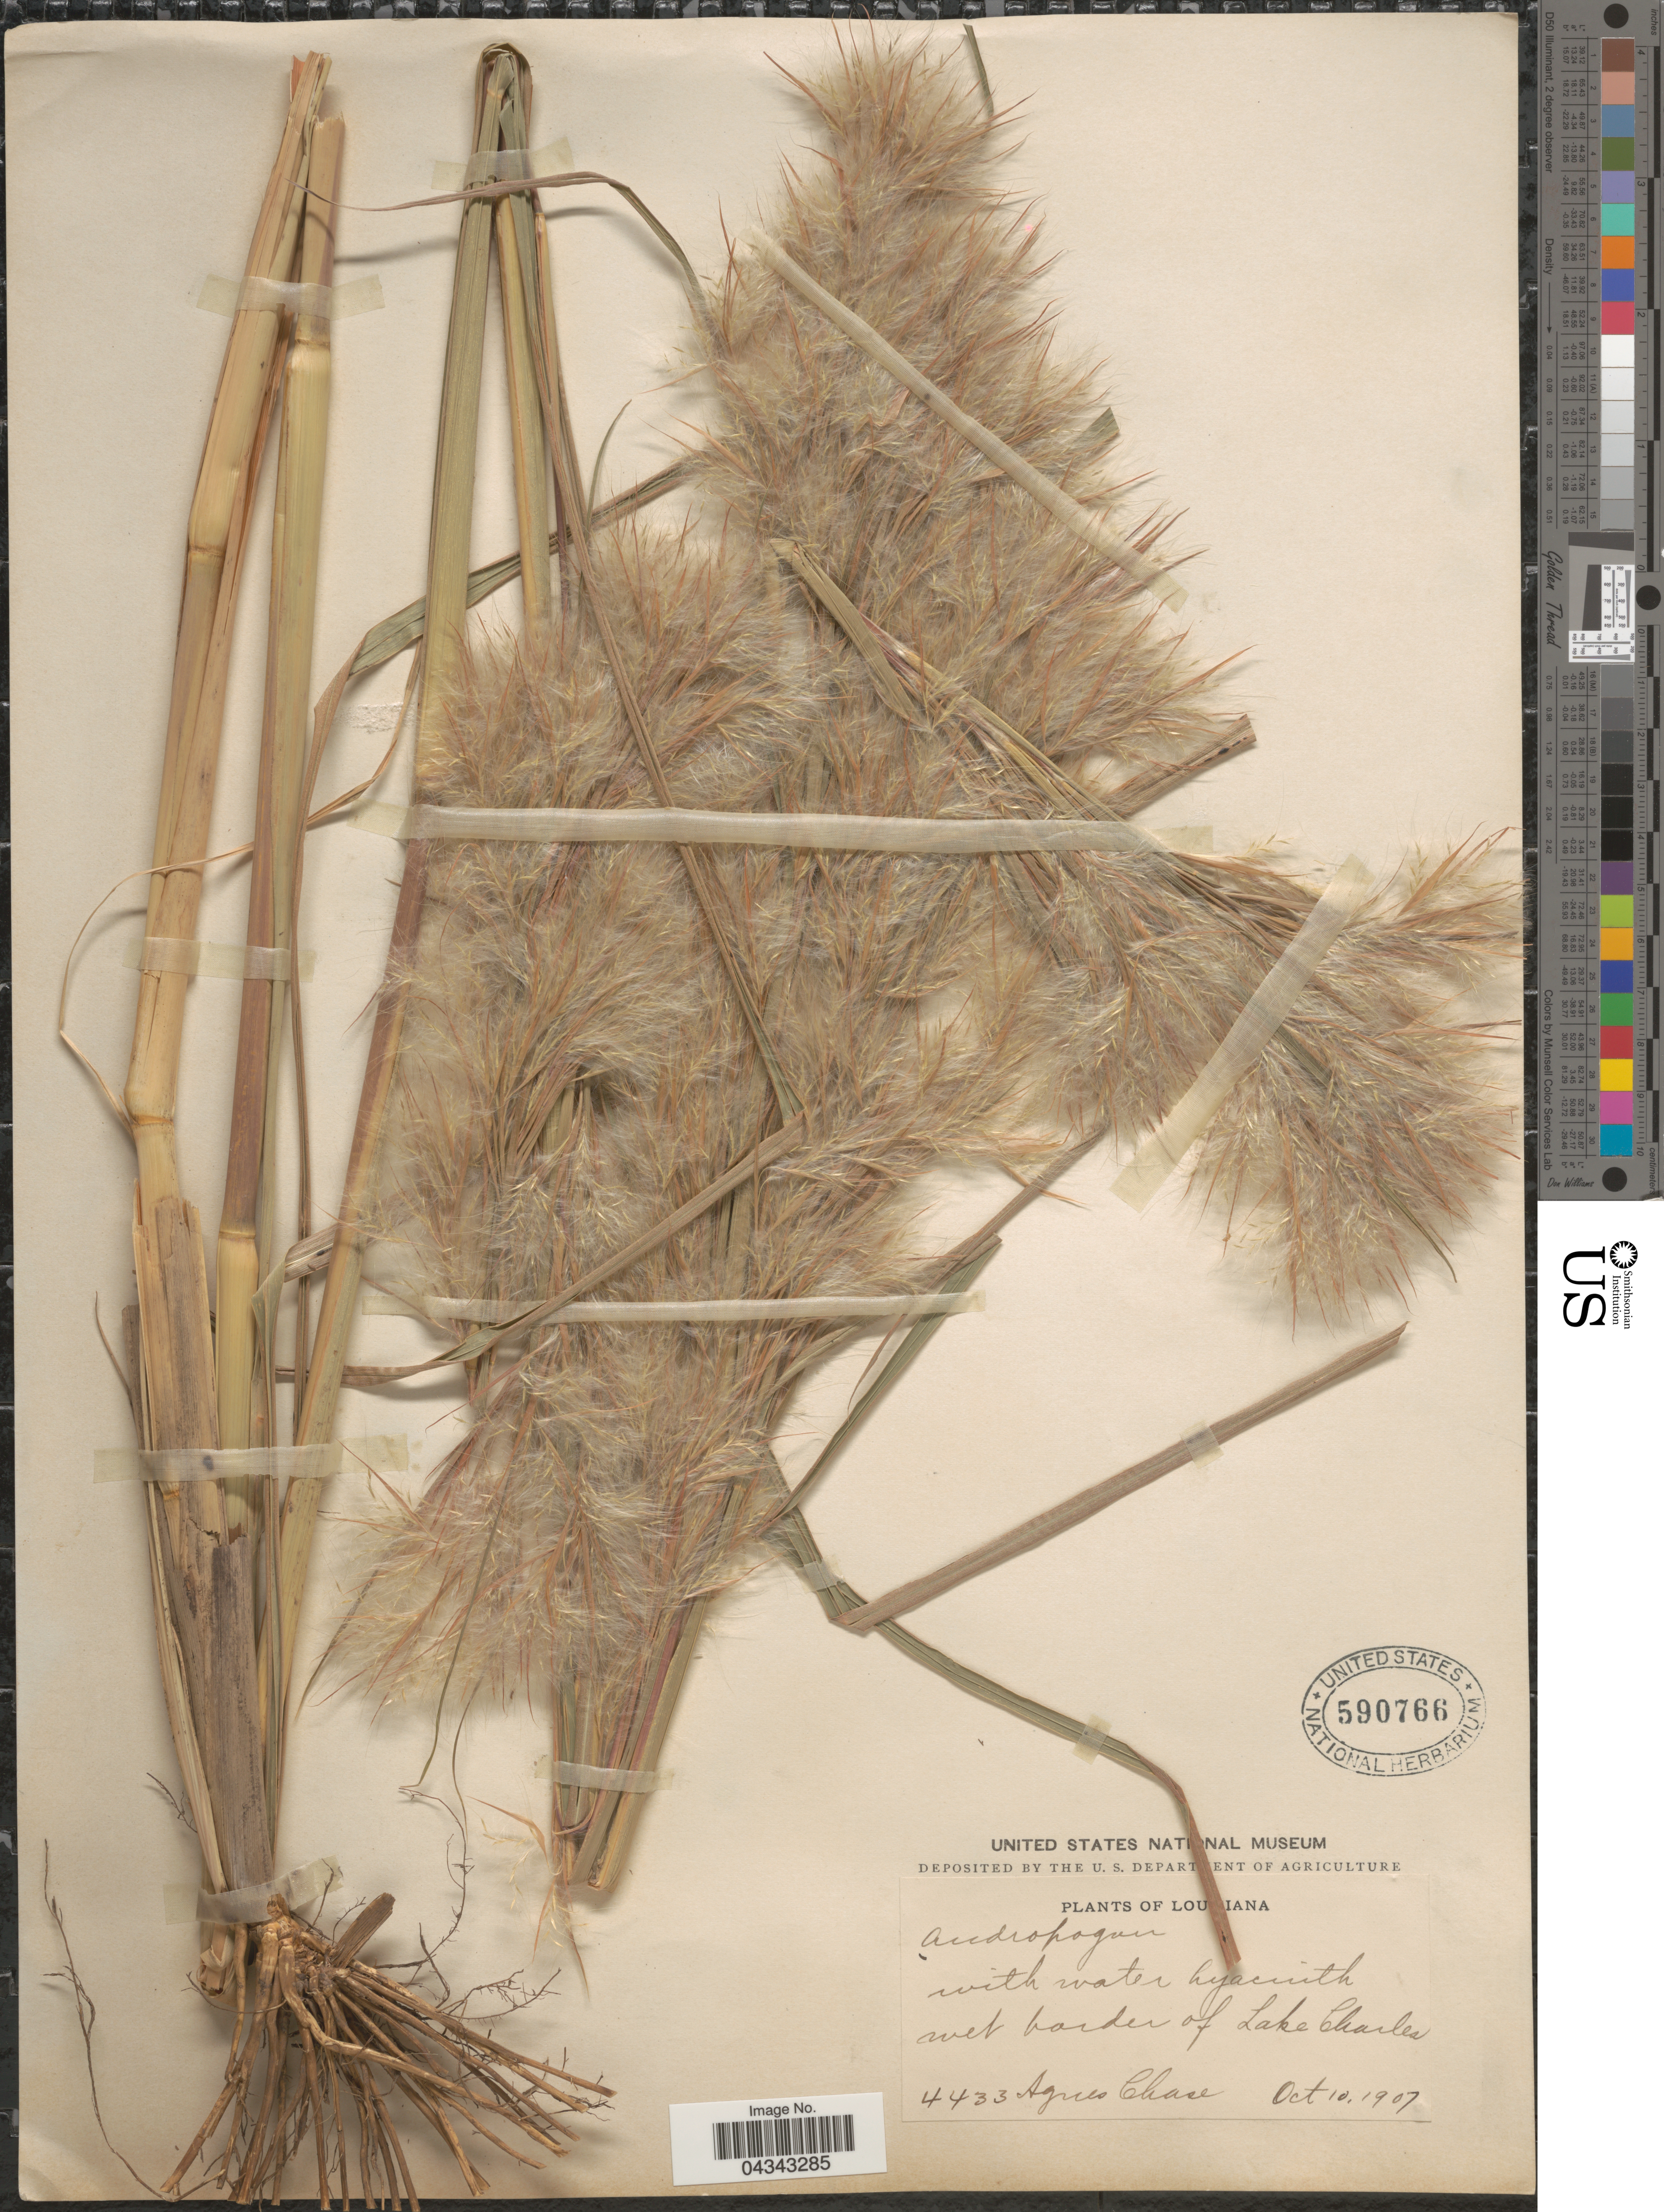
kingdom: Plantae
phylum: Tracheophyta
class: Liliopsida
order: Poales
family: Poaceae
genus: Andropogon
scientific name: Andropogon glomeratus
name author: (Walter) Britton, Stearns & Poggenb.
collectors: A. Chase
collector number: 4433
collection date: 1907-10-10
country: United States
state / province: Louisiana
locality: Wet border of Lake Charles.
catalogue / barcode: US 590766